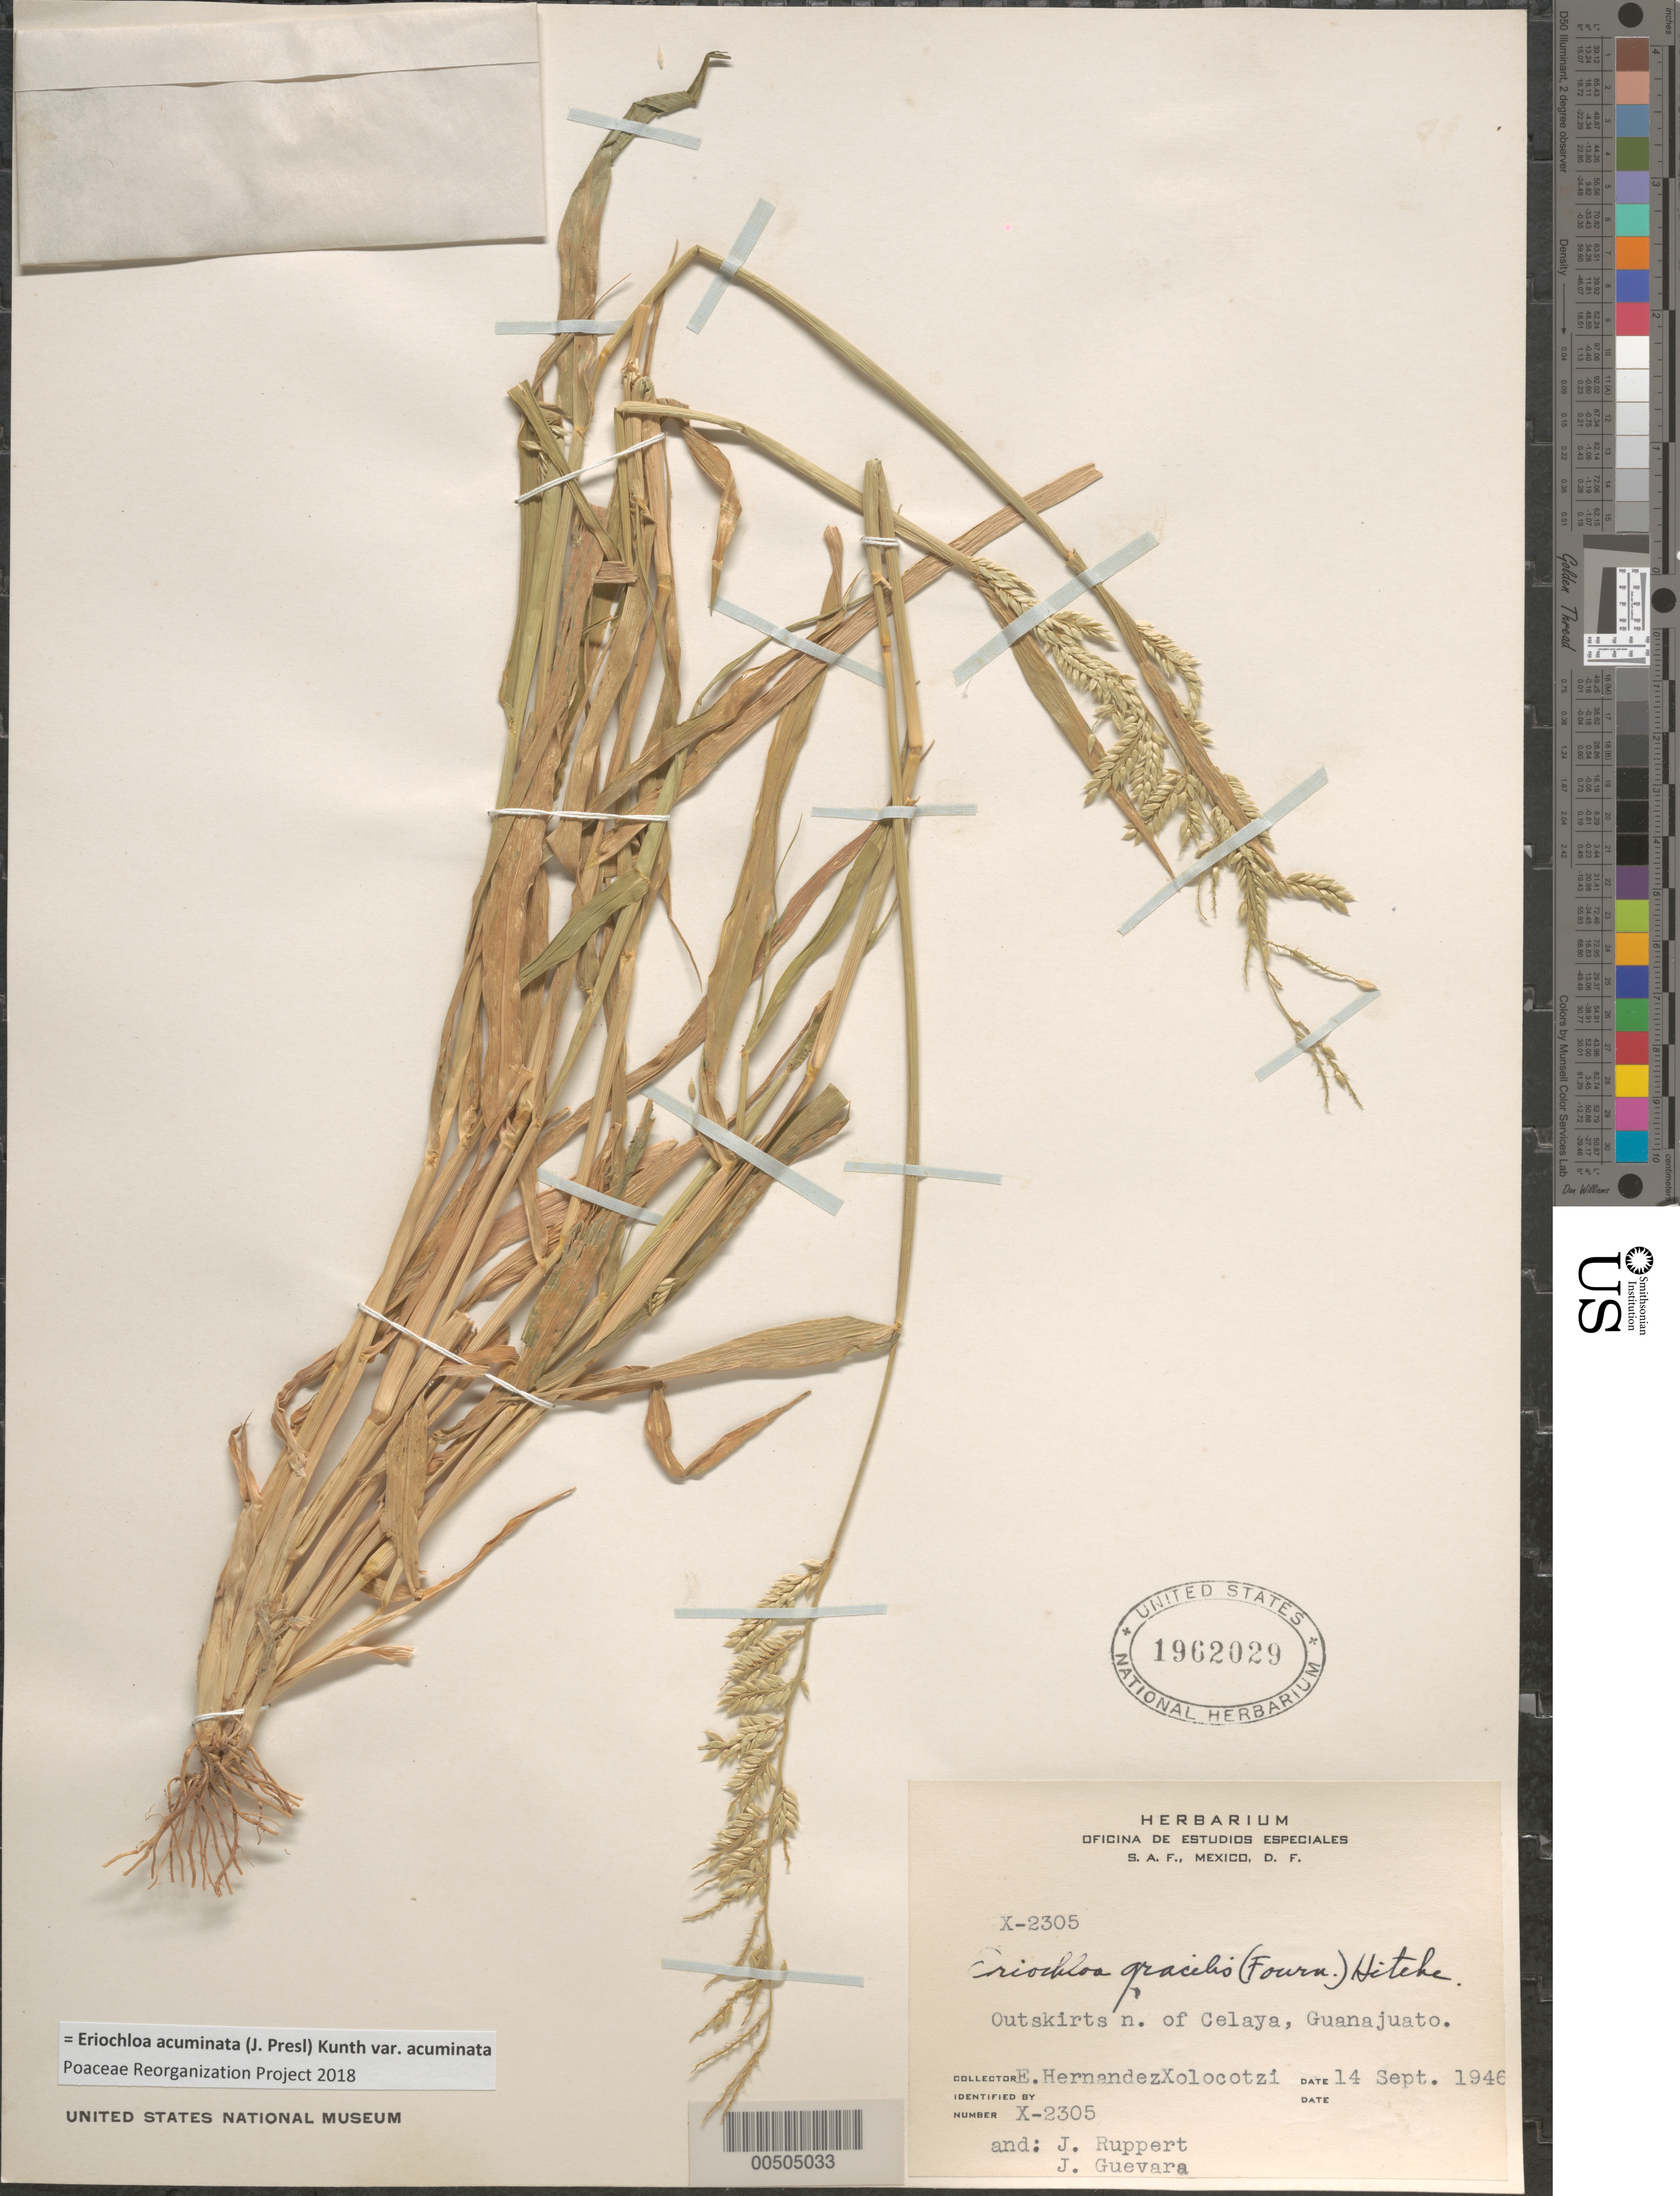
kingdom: Plantae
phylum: Tracheophyta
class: Liliopsida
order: Poales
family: Poaceae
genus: Eriochloa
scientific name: Eriochloa acuminata var. acuminata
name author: (J. Presl) Kunth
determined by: Poaceae Reorganization Project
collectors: E. I. Hernández-X., J. Guevara & J. Ruppert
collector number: X-2305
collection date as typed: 14 Sep 1946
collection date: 1946-09-14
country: Mexico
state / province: Guanajuato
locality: Outskirts N of Celaya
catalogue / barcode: US 1962029